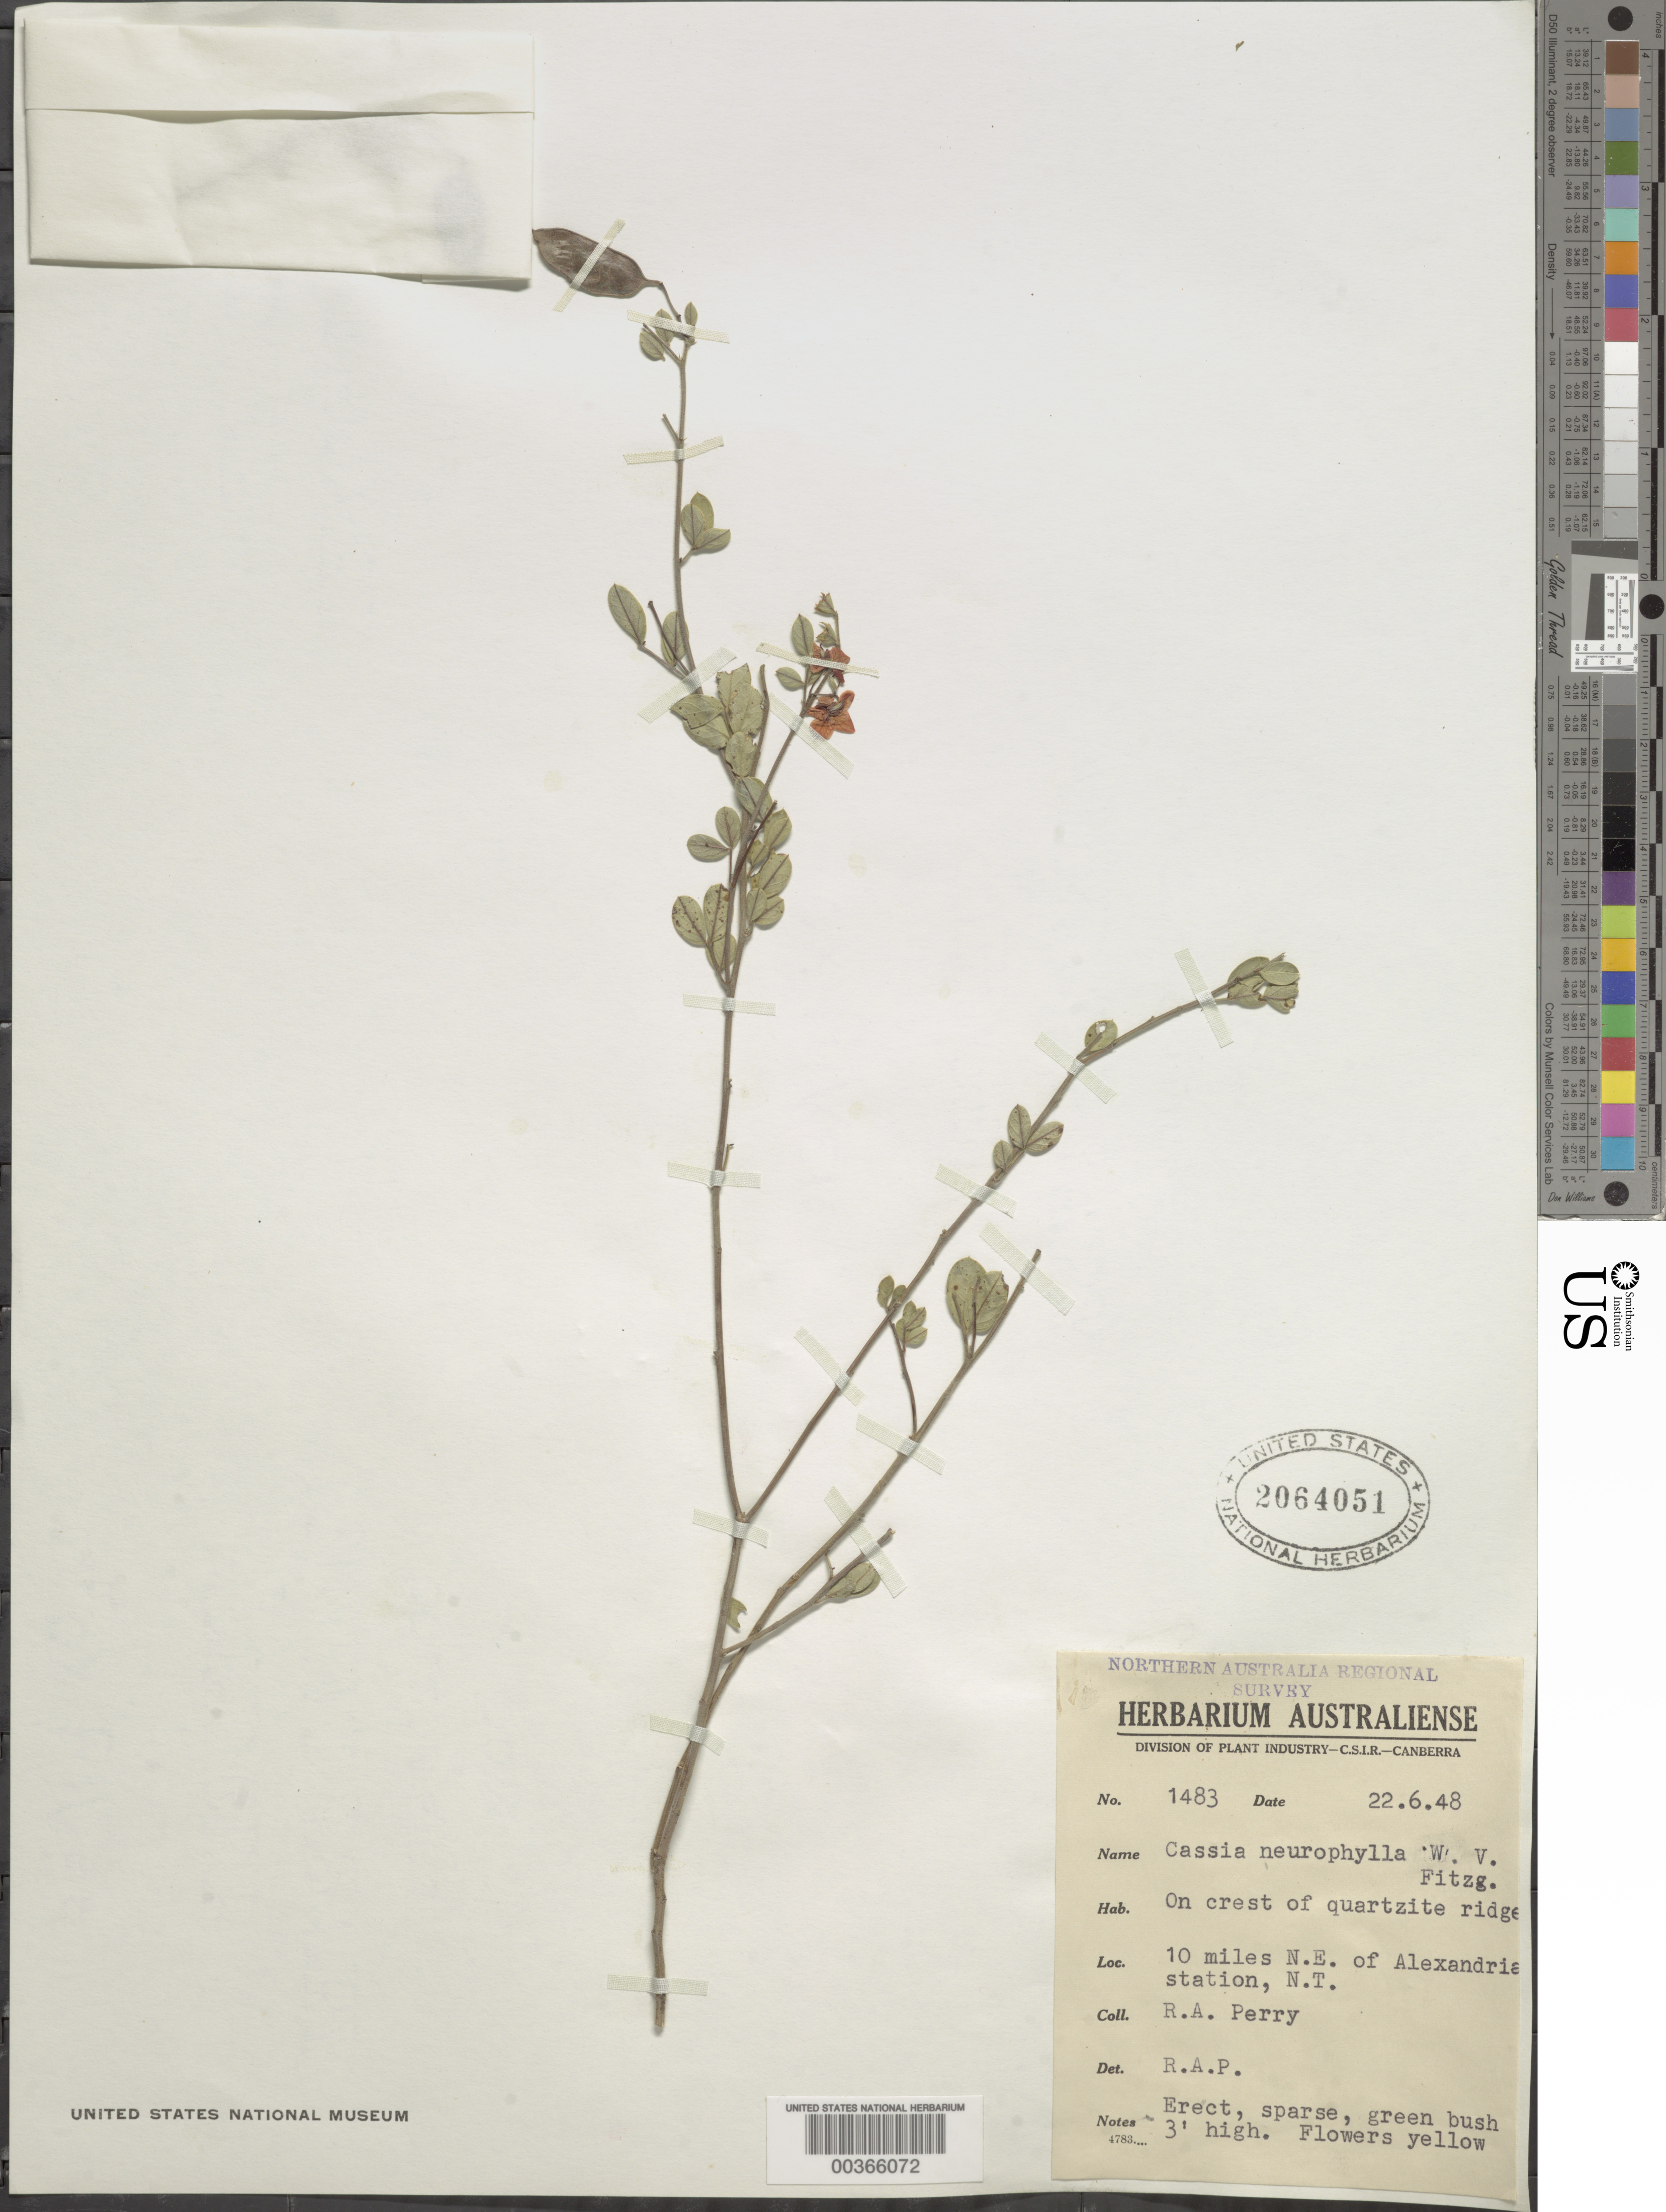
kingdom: Plantae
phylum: Tracheophyta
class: Magnoliopsida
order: Fabales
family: Fabaceae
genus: Senna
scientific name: Senna goniodes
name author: (A. Cunn. ex Benth.) Randell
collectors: Perry, R. A.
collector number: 1483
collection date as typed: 22 Jun 1948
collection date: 1948-06-22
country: Australia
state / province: Northern Territory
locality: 10 mi ne of alexandria station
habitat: On crest of quartize ridge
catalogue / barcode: US 2064051